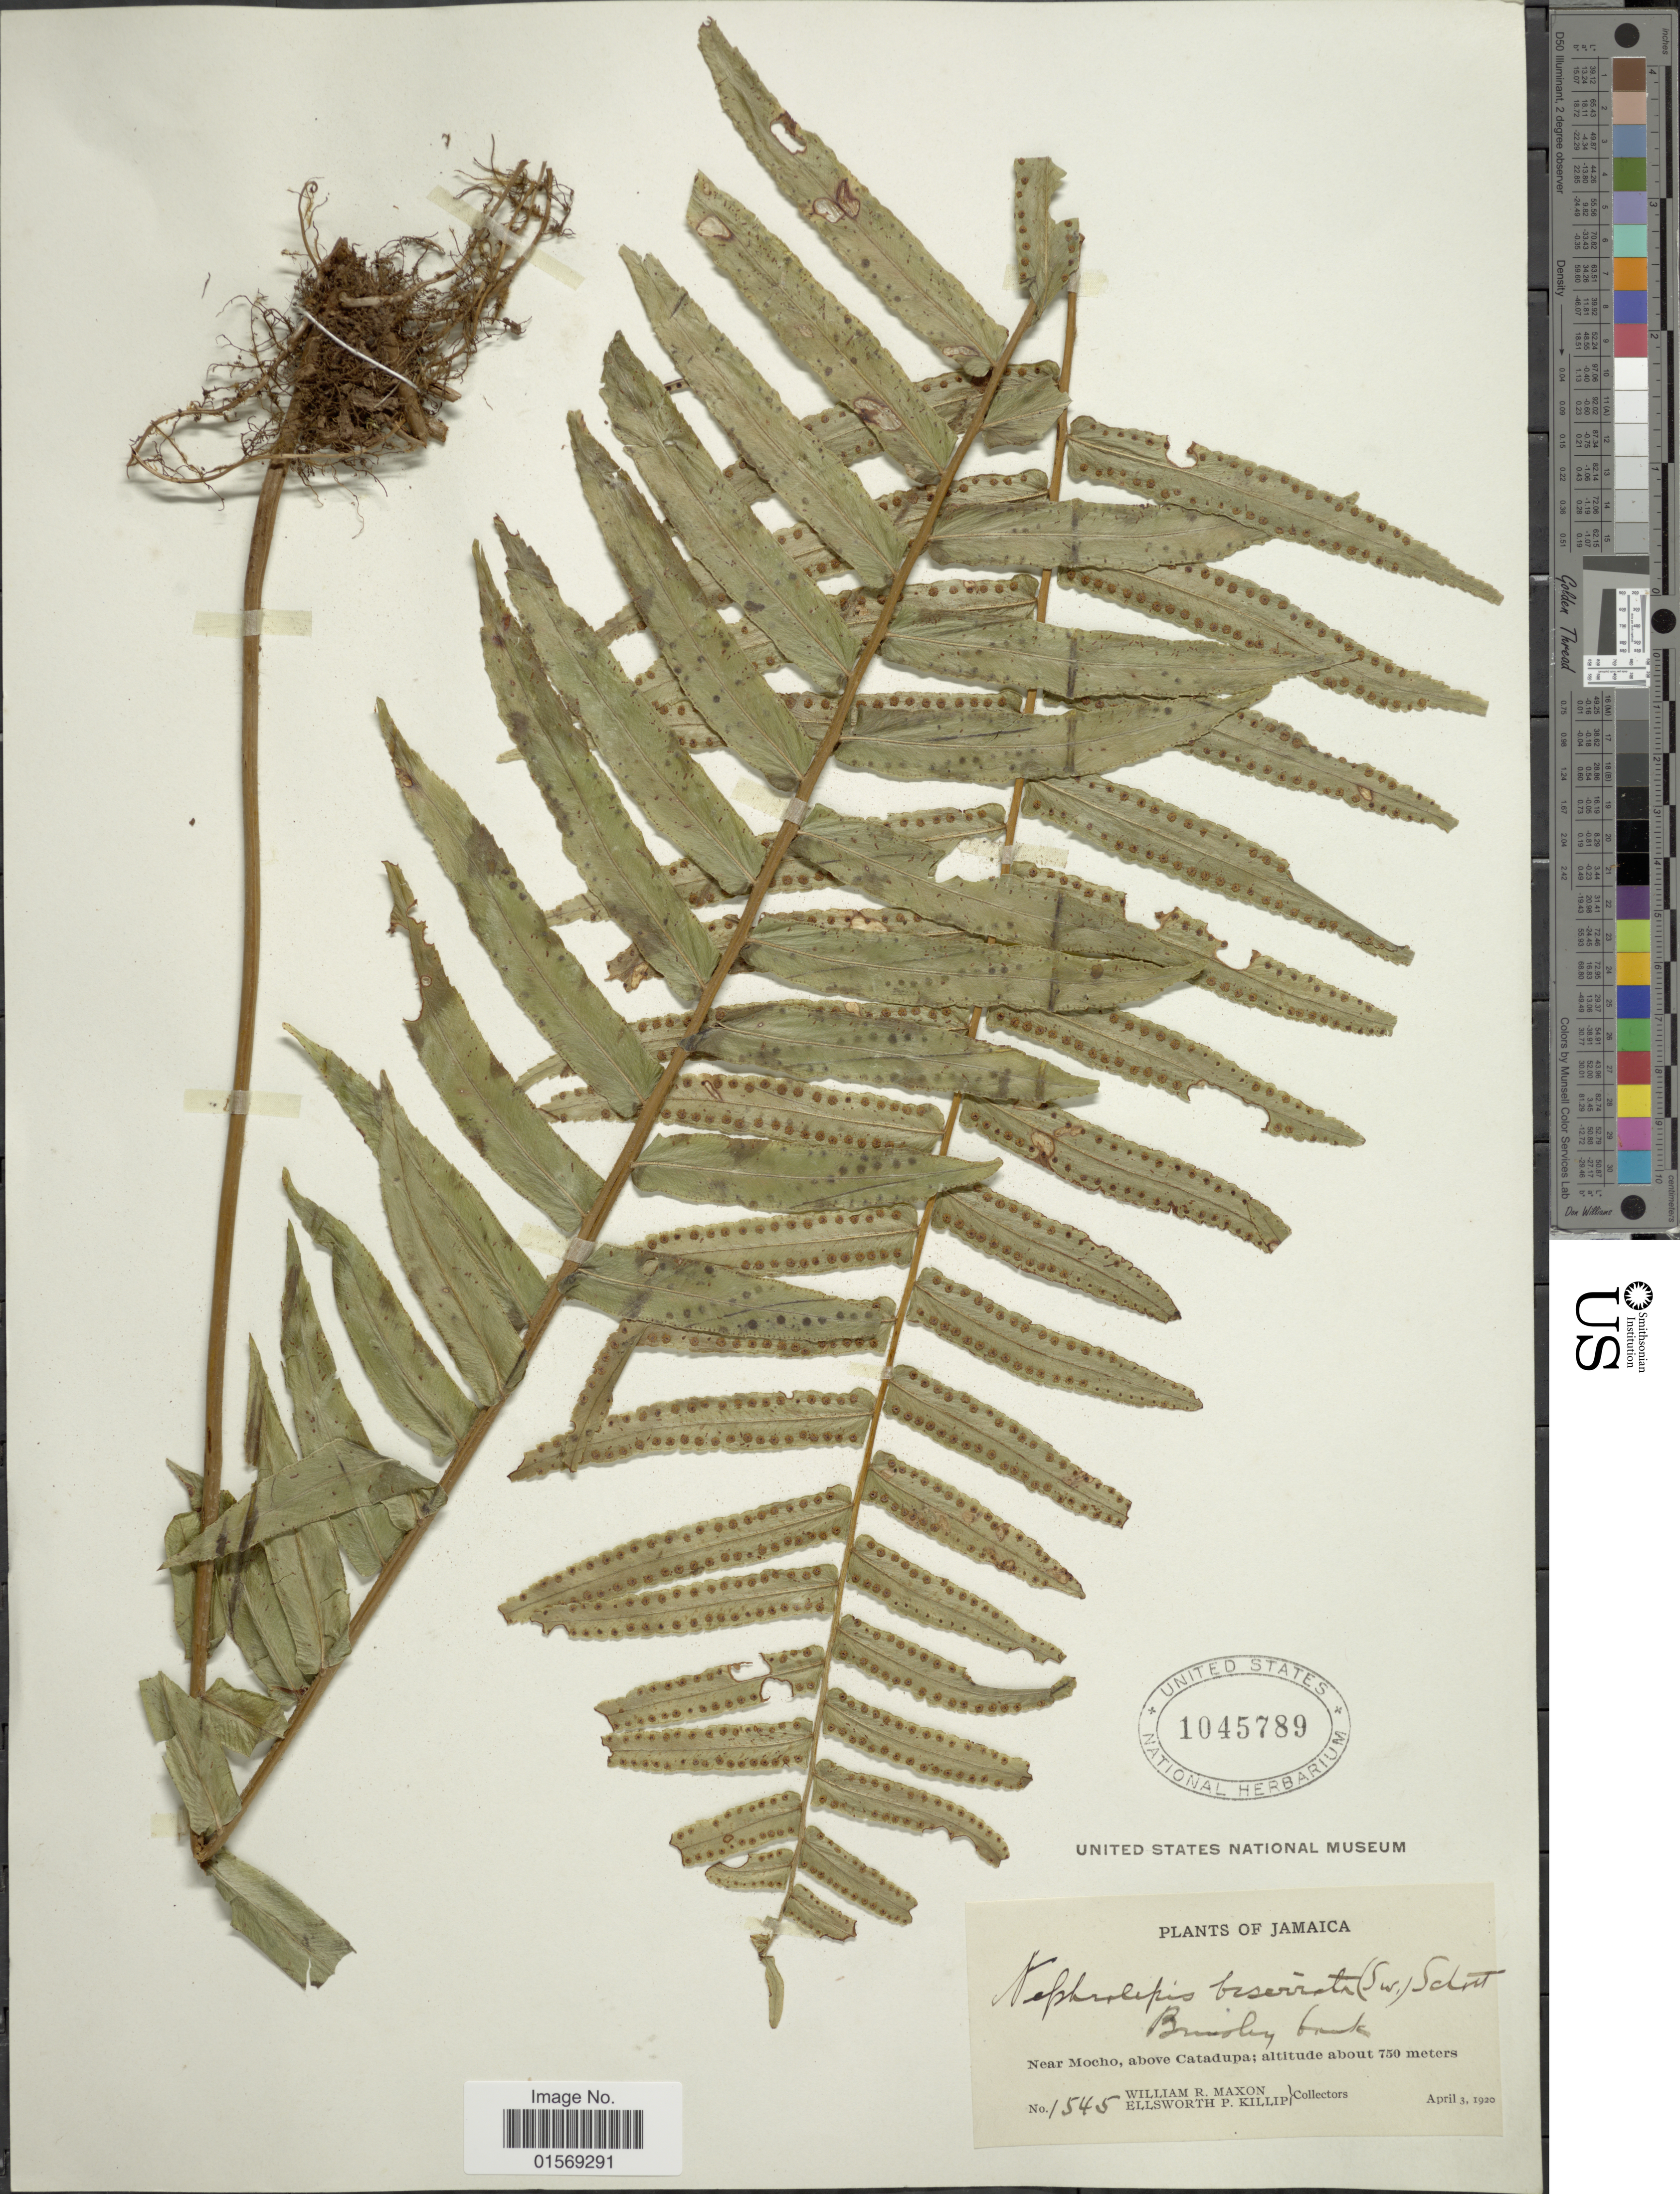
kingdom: Plantae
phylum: Tracheophyta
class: Polypodiopsida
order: Polypodiales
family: Nephrolepidaceae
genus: Nephrolepis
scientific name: Nephrolepis biserrata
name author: (Sw.) Schott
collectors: W. R. Maxon & E. P. Killip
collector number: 1545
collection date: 1920-04-03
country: Jamaica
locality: Jamaica, Near Mocho, above Catadupa.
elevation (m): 750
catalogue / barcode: US 1045789